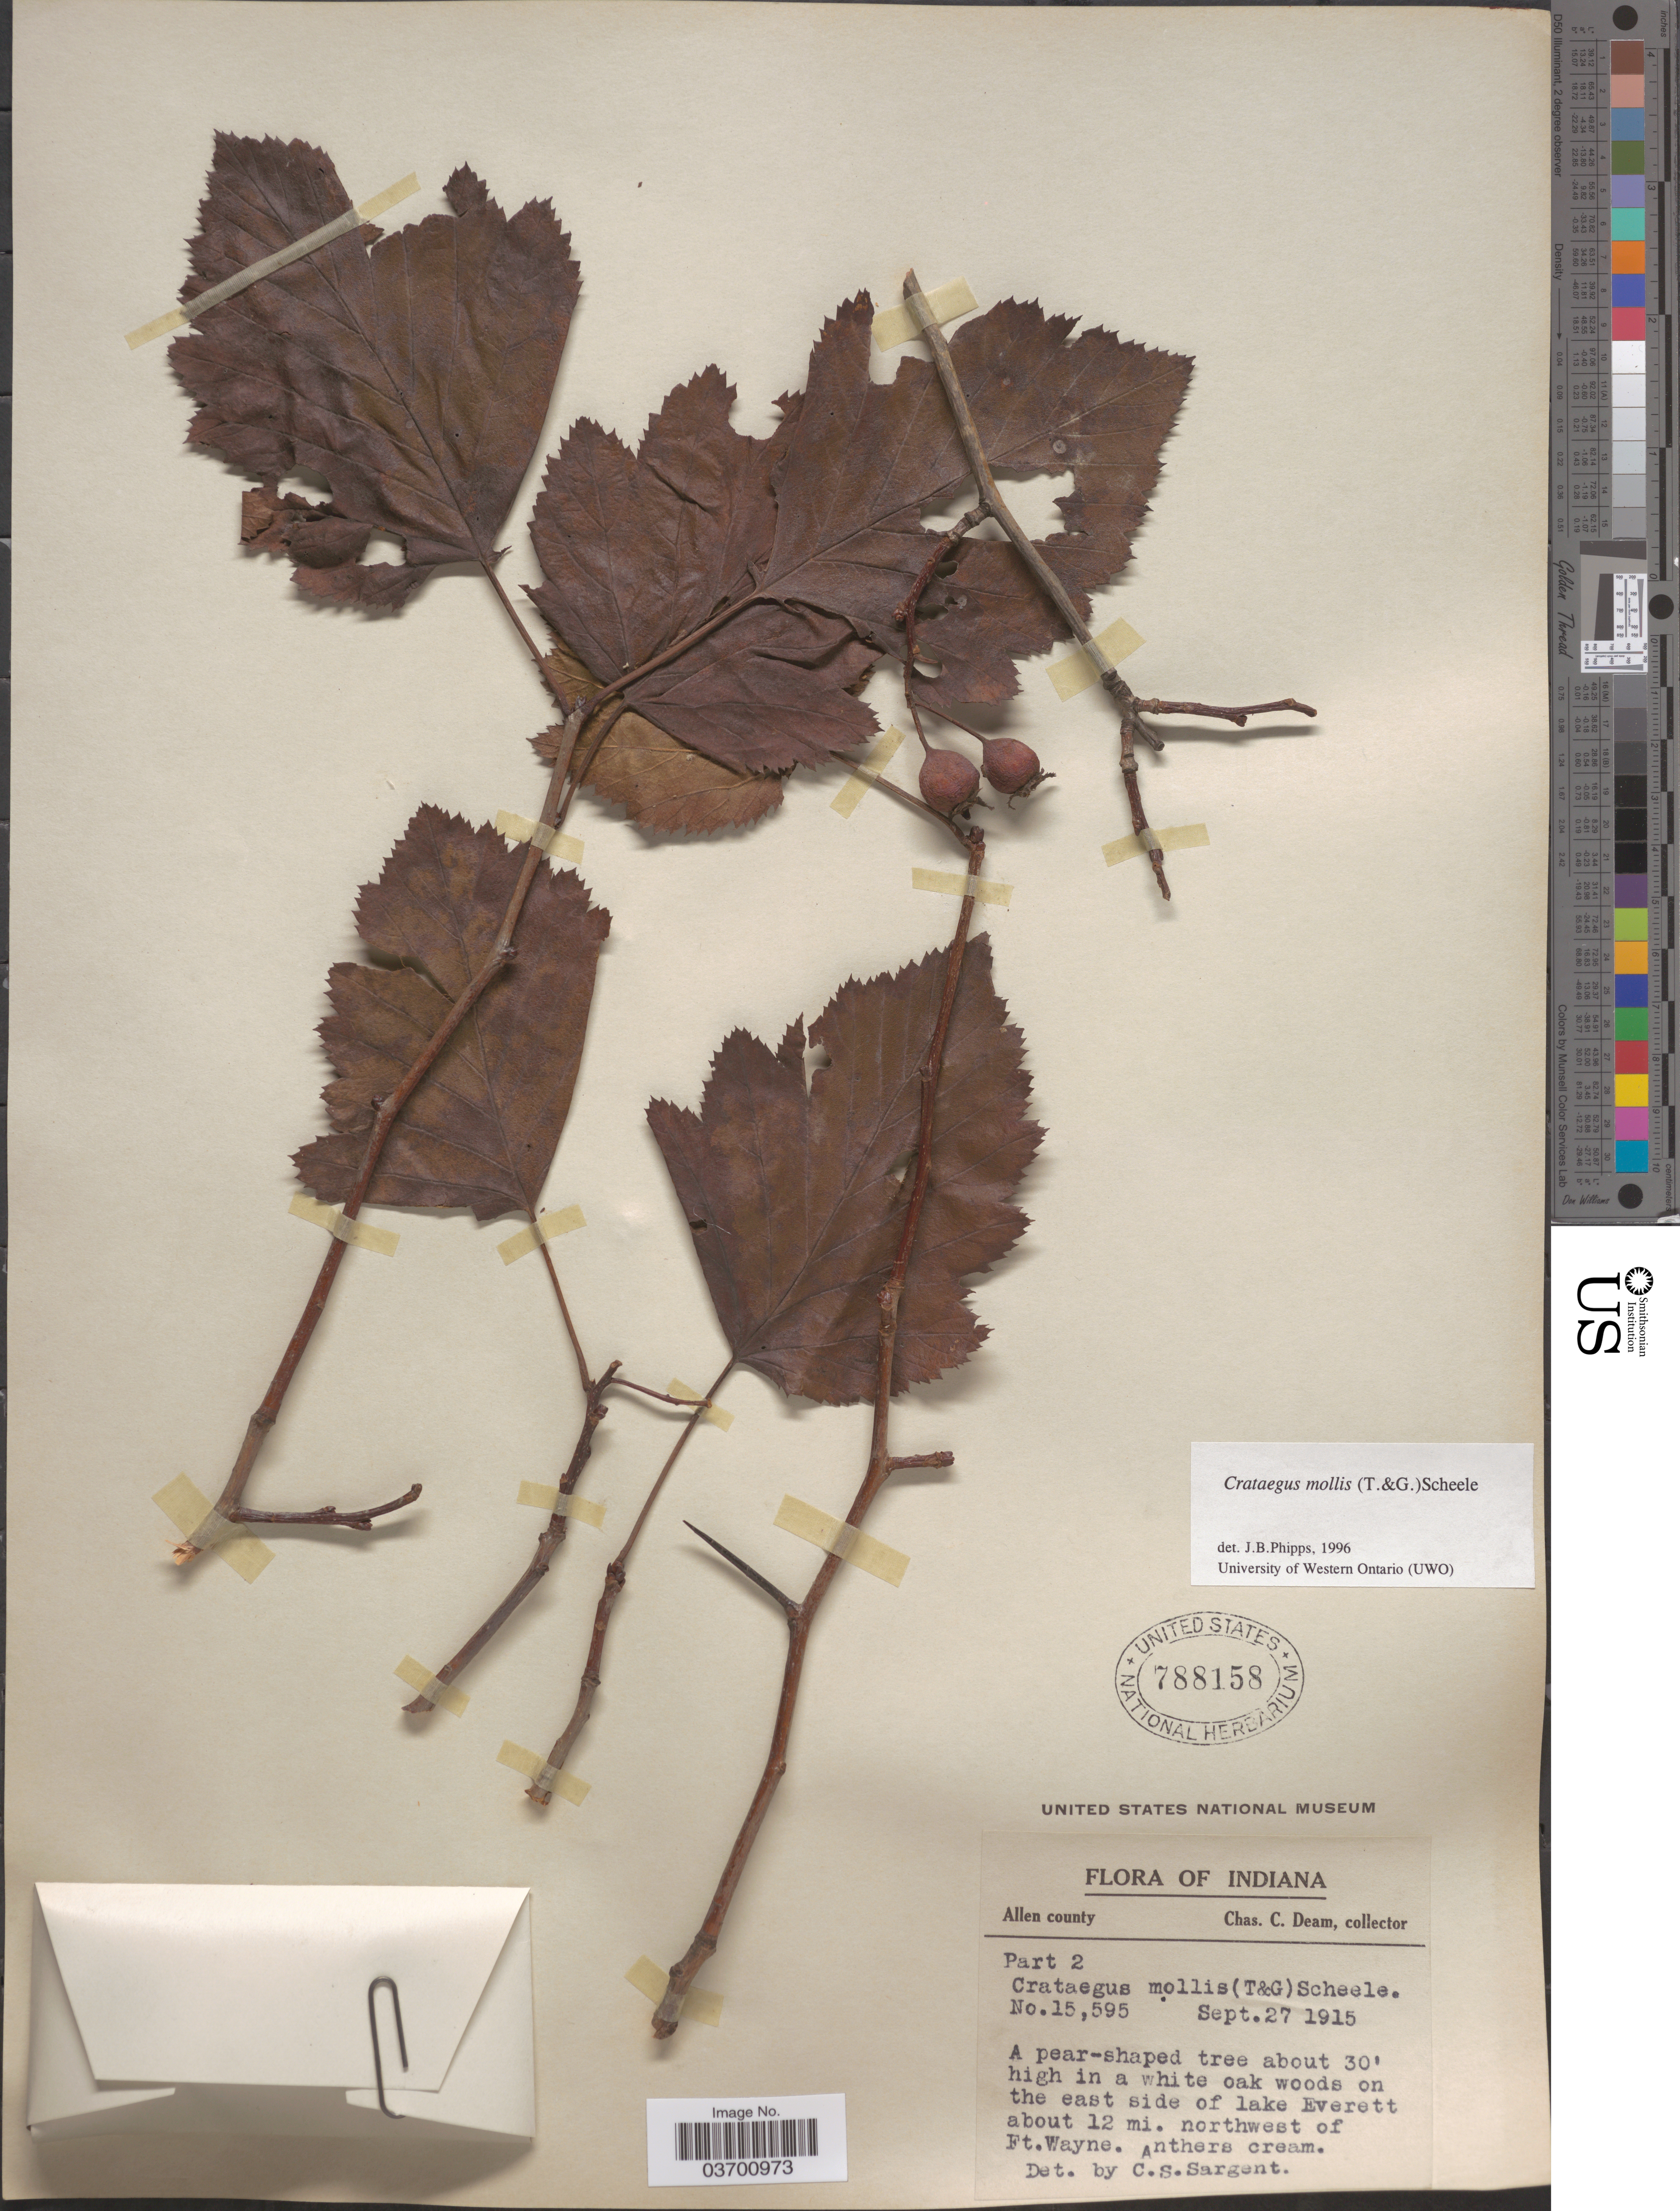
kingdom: Plantae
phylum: Tracheophyta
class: Magnoliopsida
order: Rosales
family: Rosaceae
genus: Crataegus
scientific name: Crataegus mollis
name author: (Torr. & A. Gray) Scheele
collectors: C. C. Deam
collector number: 15595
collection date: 1915-09-27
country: United States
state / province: Indiana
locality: Allen county. On the east side of lake Everett about 12 mi. northwest of Ft. Wayne.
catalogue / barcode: US 788158